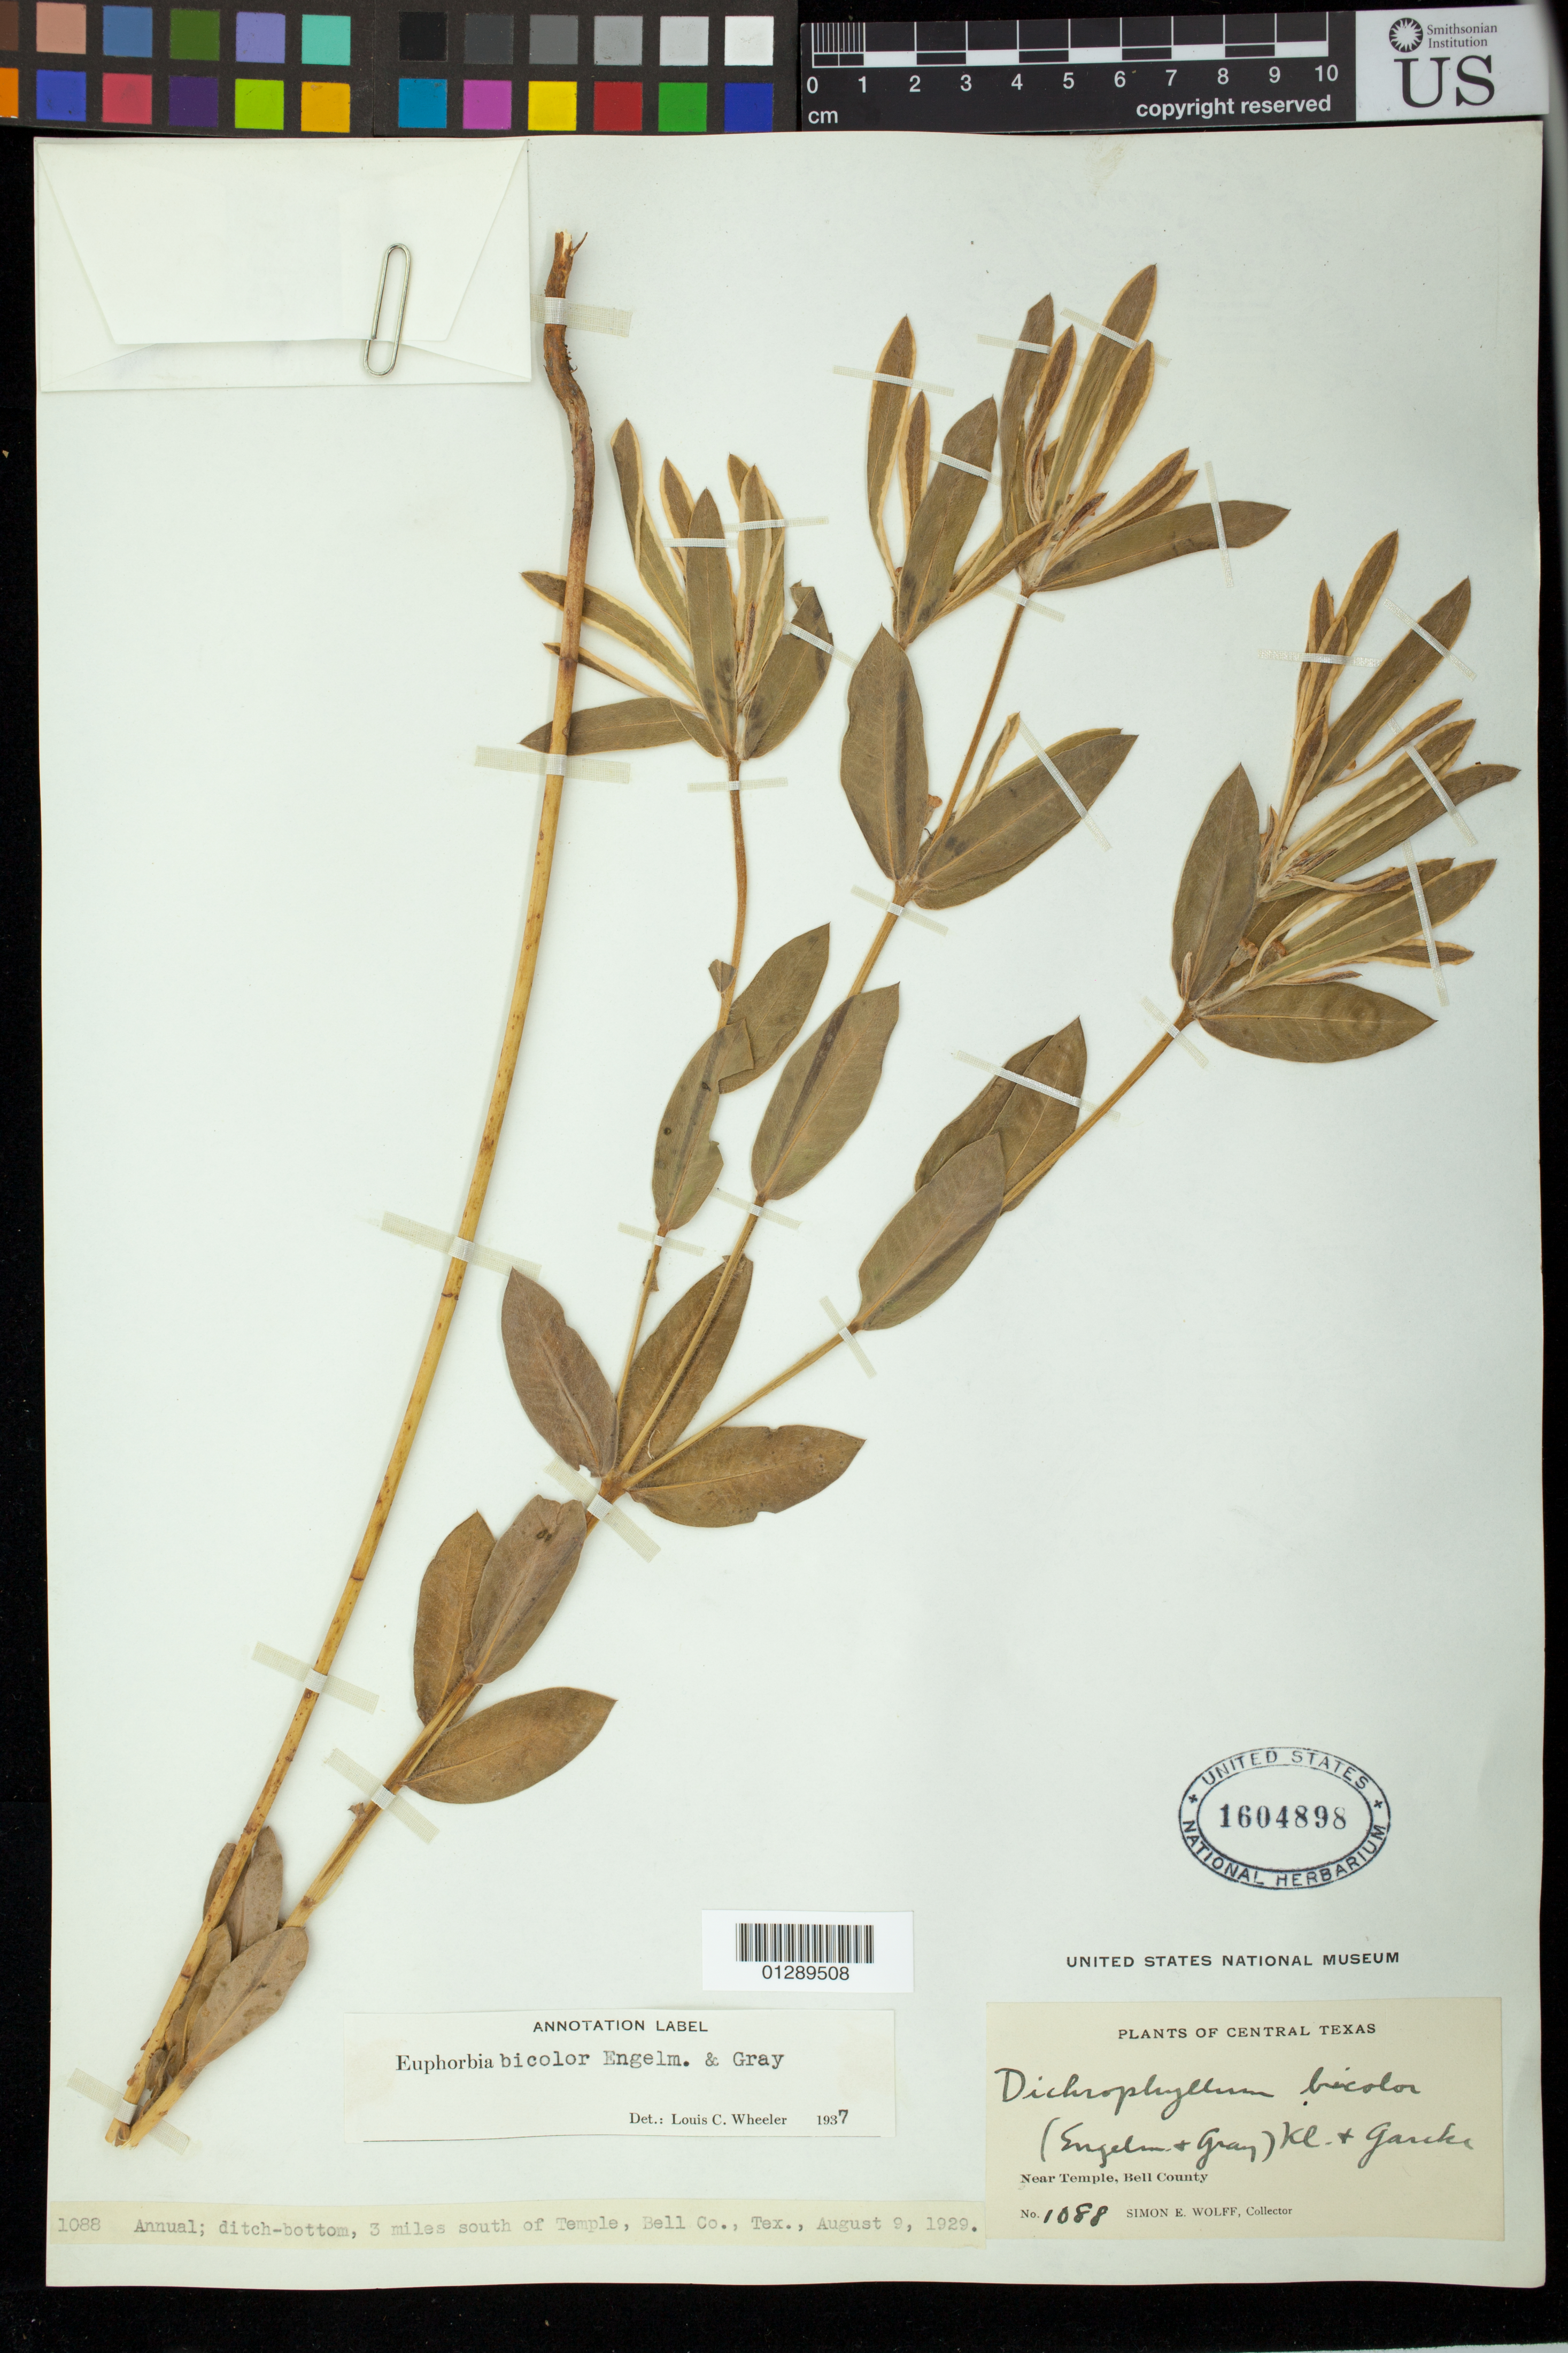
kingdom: Plantae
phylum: Tracheophyta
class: Magnoliopsida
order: Malpighiales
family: Euphorbiaceae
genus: Euphorbia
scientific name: Euphorbia bicolor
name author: Engelm. & A. Gray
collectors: S. E. Wolff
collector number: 1088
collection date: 1929-08-09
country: United States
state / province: Texas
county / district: Bell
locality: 3 miles south of Temple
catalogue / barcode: US 1604898